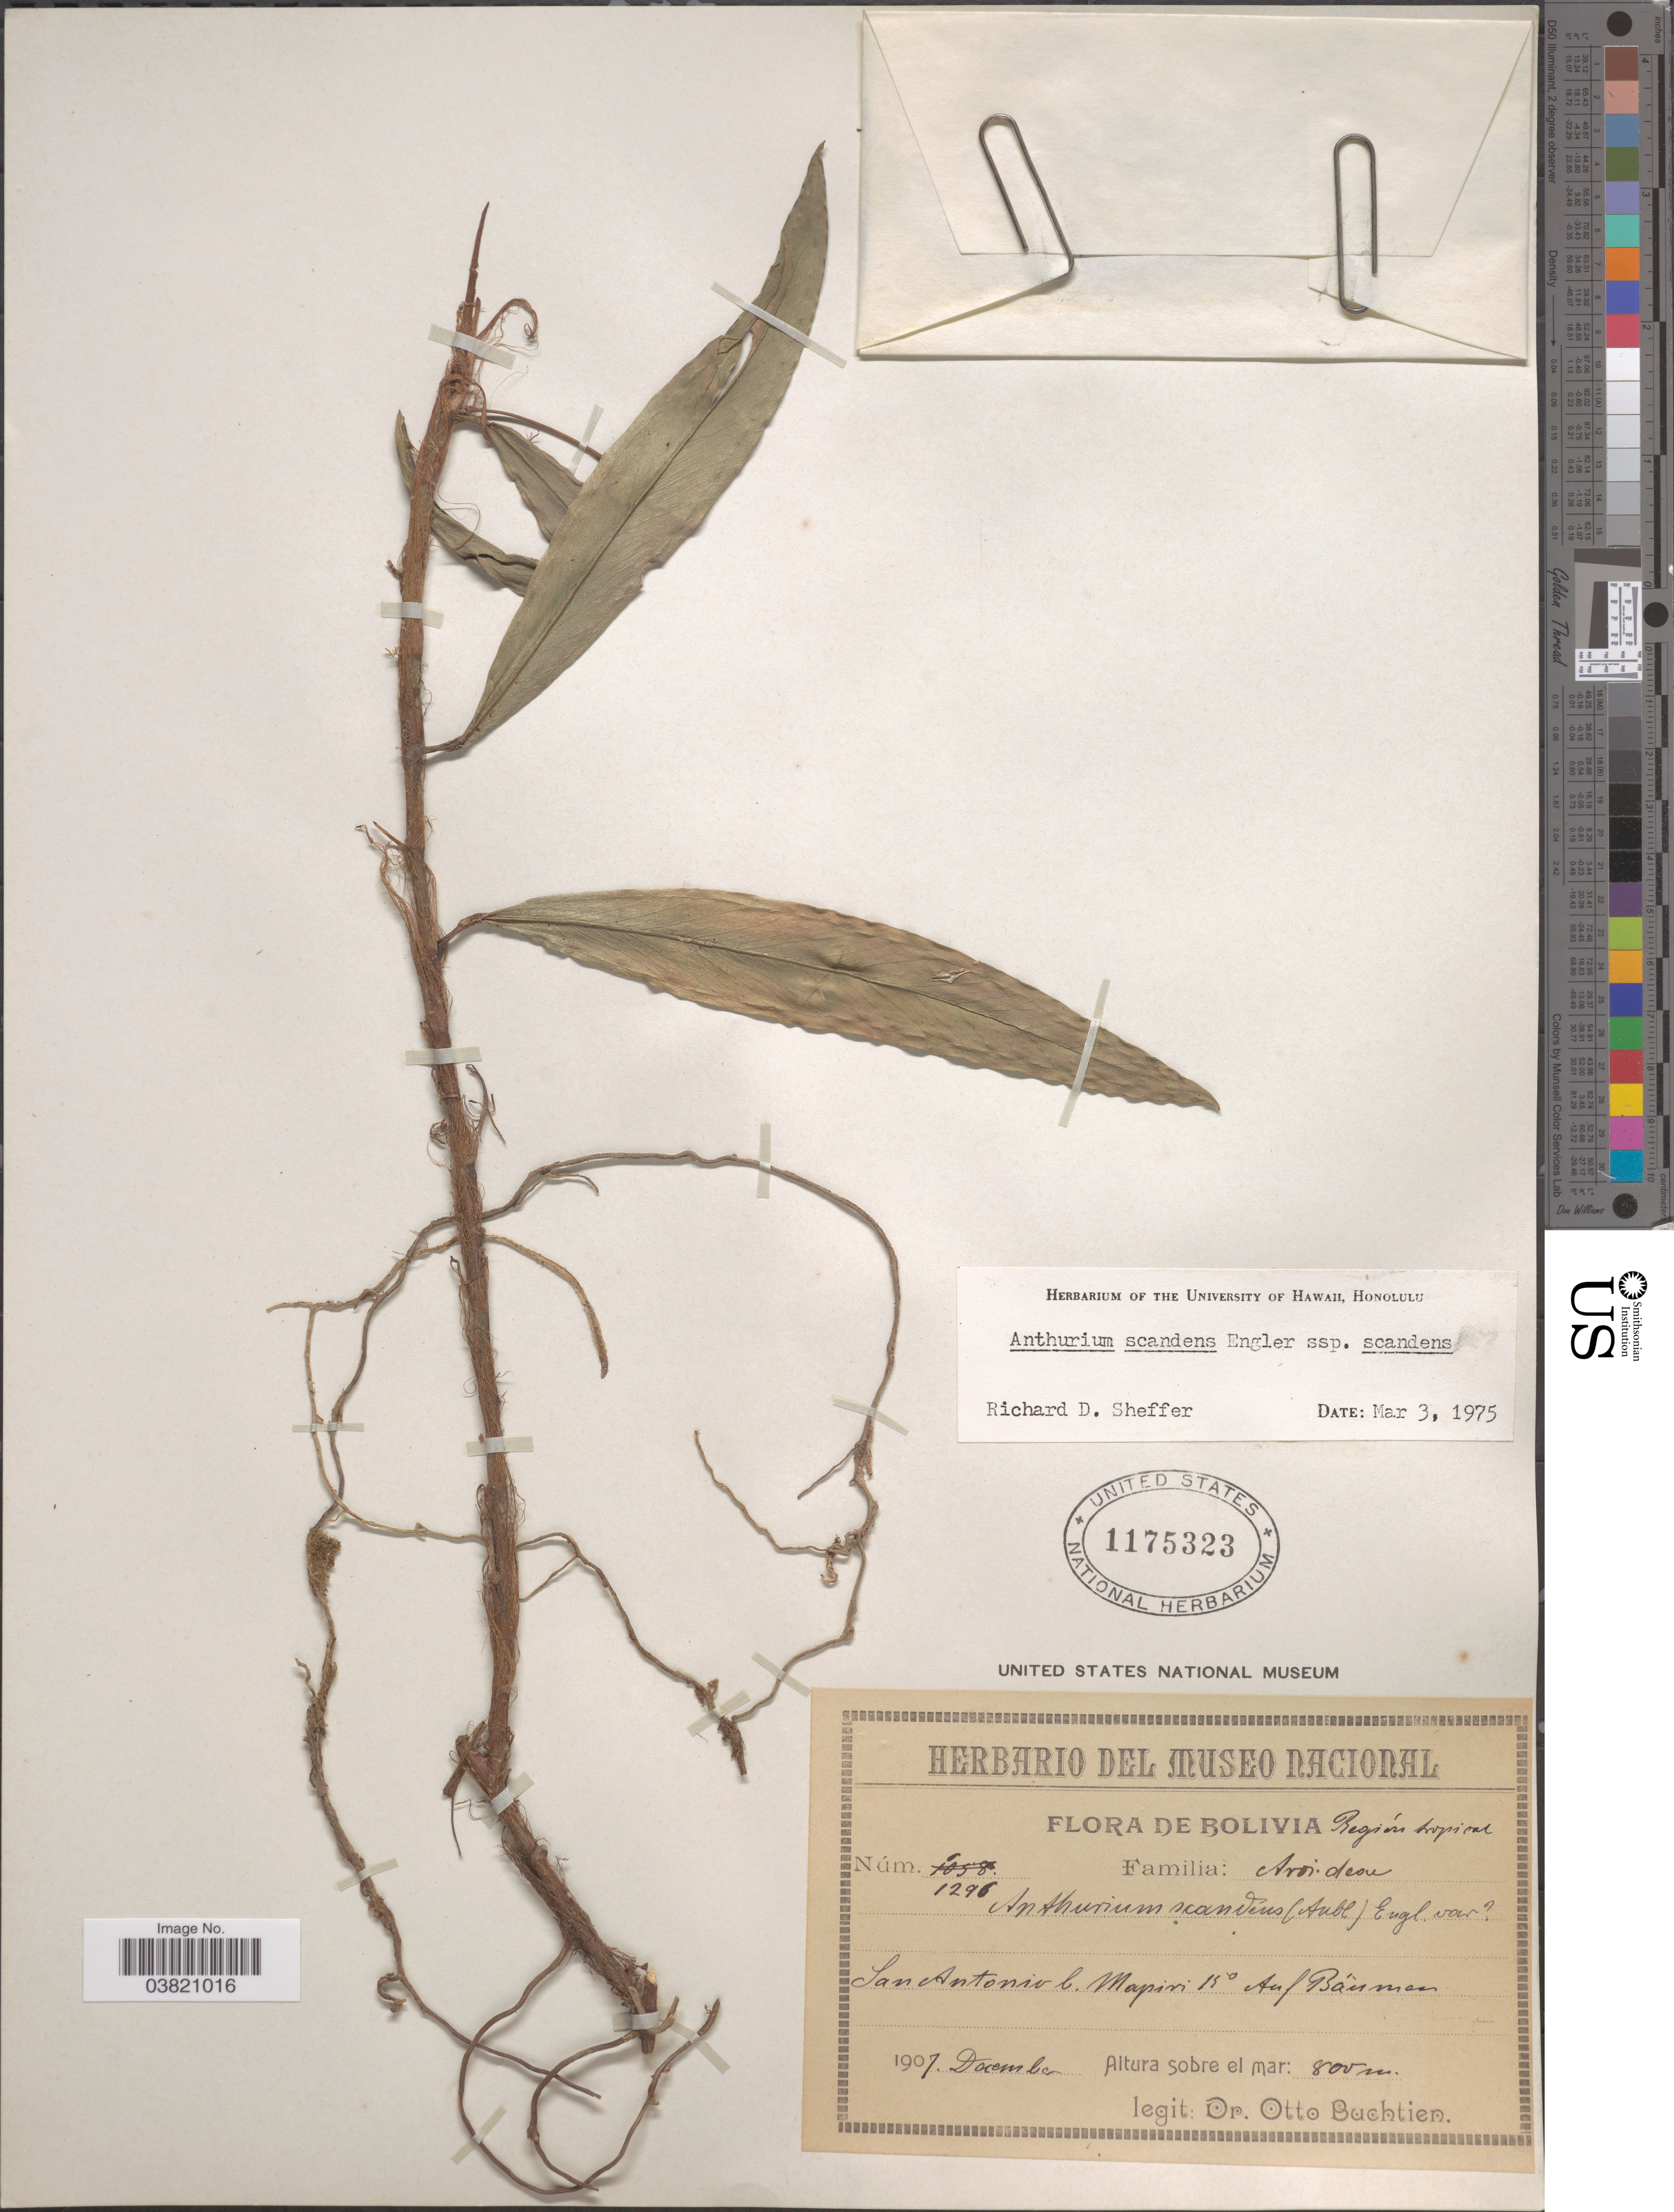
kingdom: Plantae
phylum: Tracheophyta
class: Liliopsida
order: Alismatales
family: Araceae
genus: Anthurium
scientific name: Anthurium scandens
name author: (Aubl.) Engl.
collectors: O. Buchtien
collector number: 1296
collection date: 1907-12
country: Bolivia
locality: Región tropical. San Antonio l. Mapiri 15° s. Br.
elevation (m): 800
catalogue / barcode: US 1175323